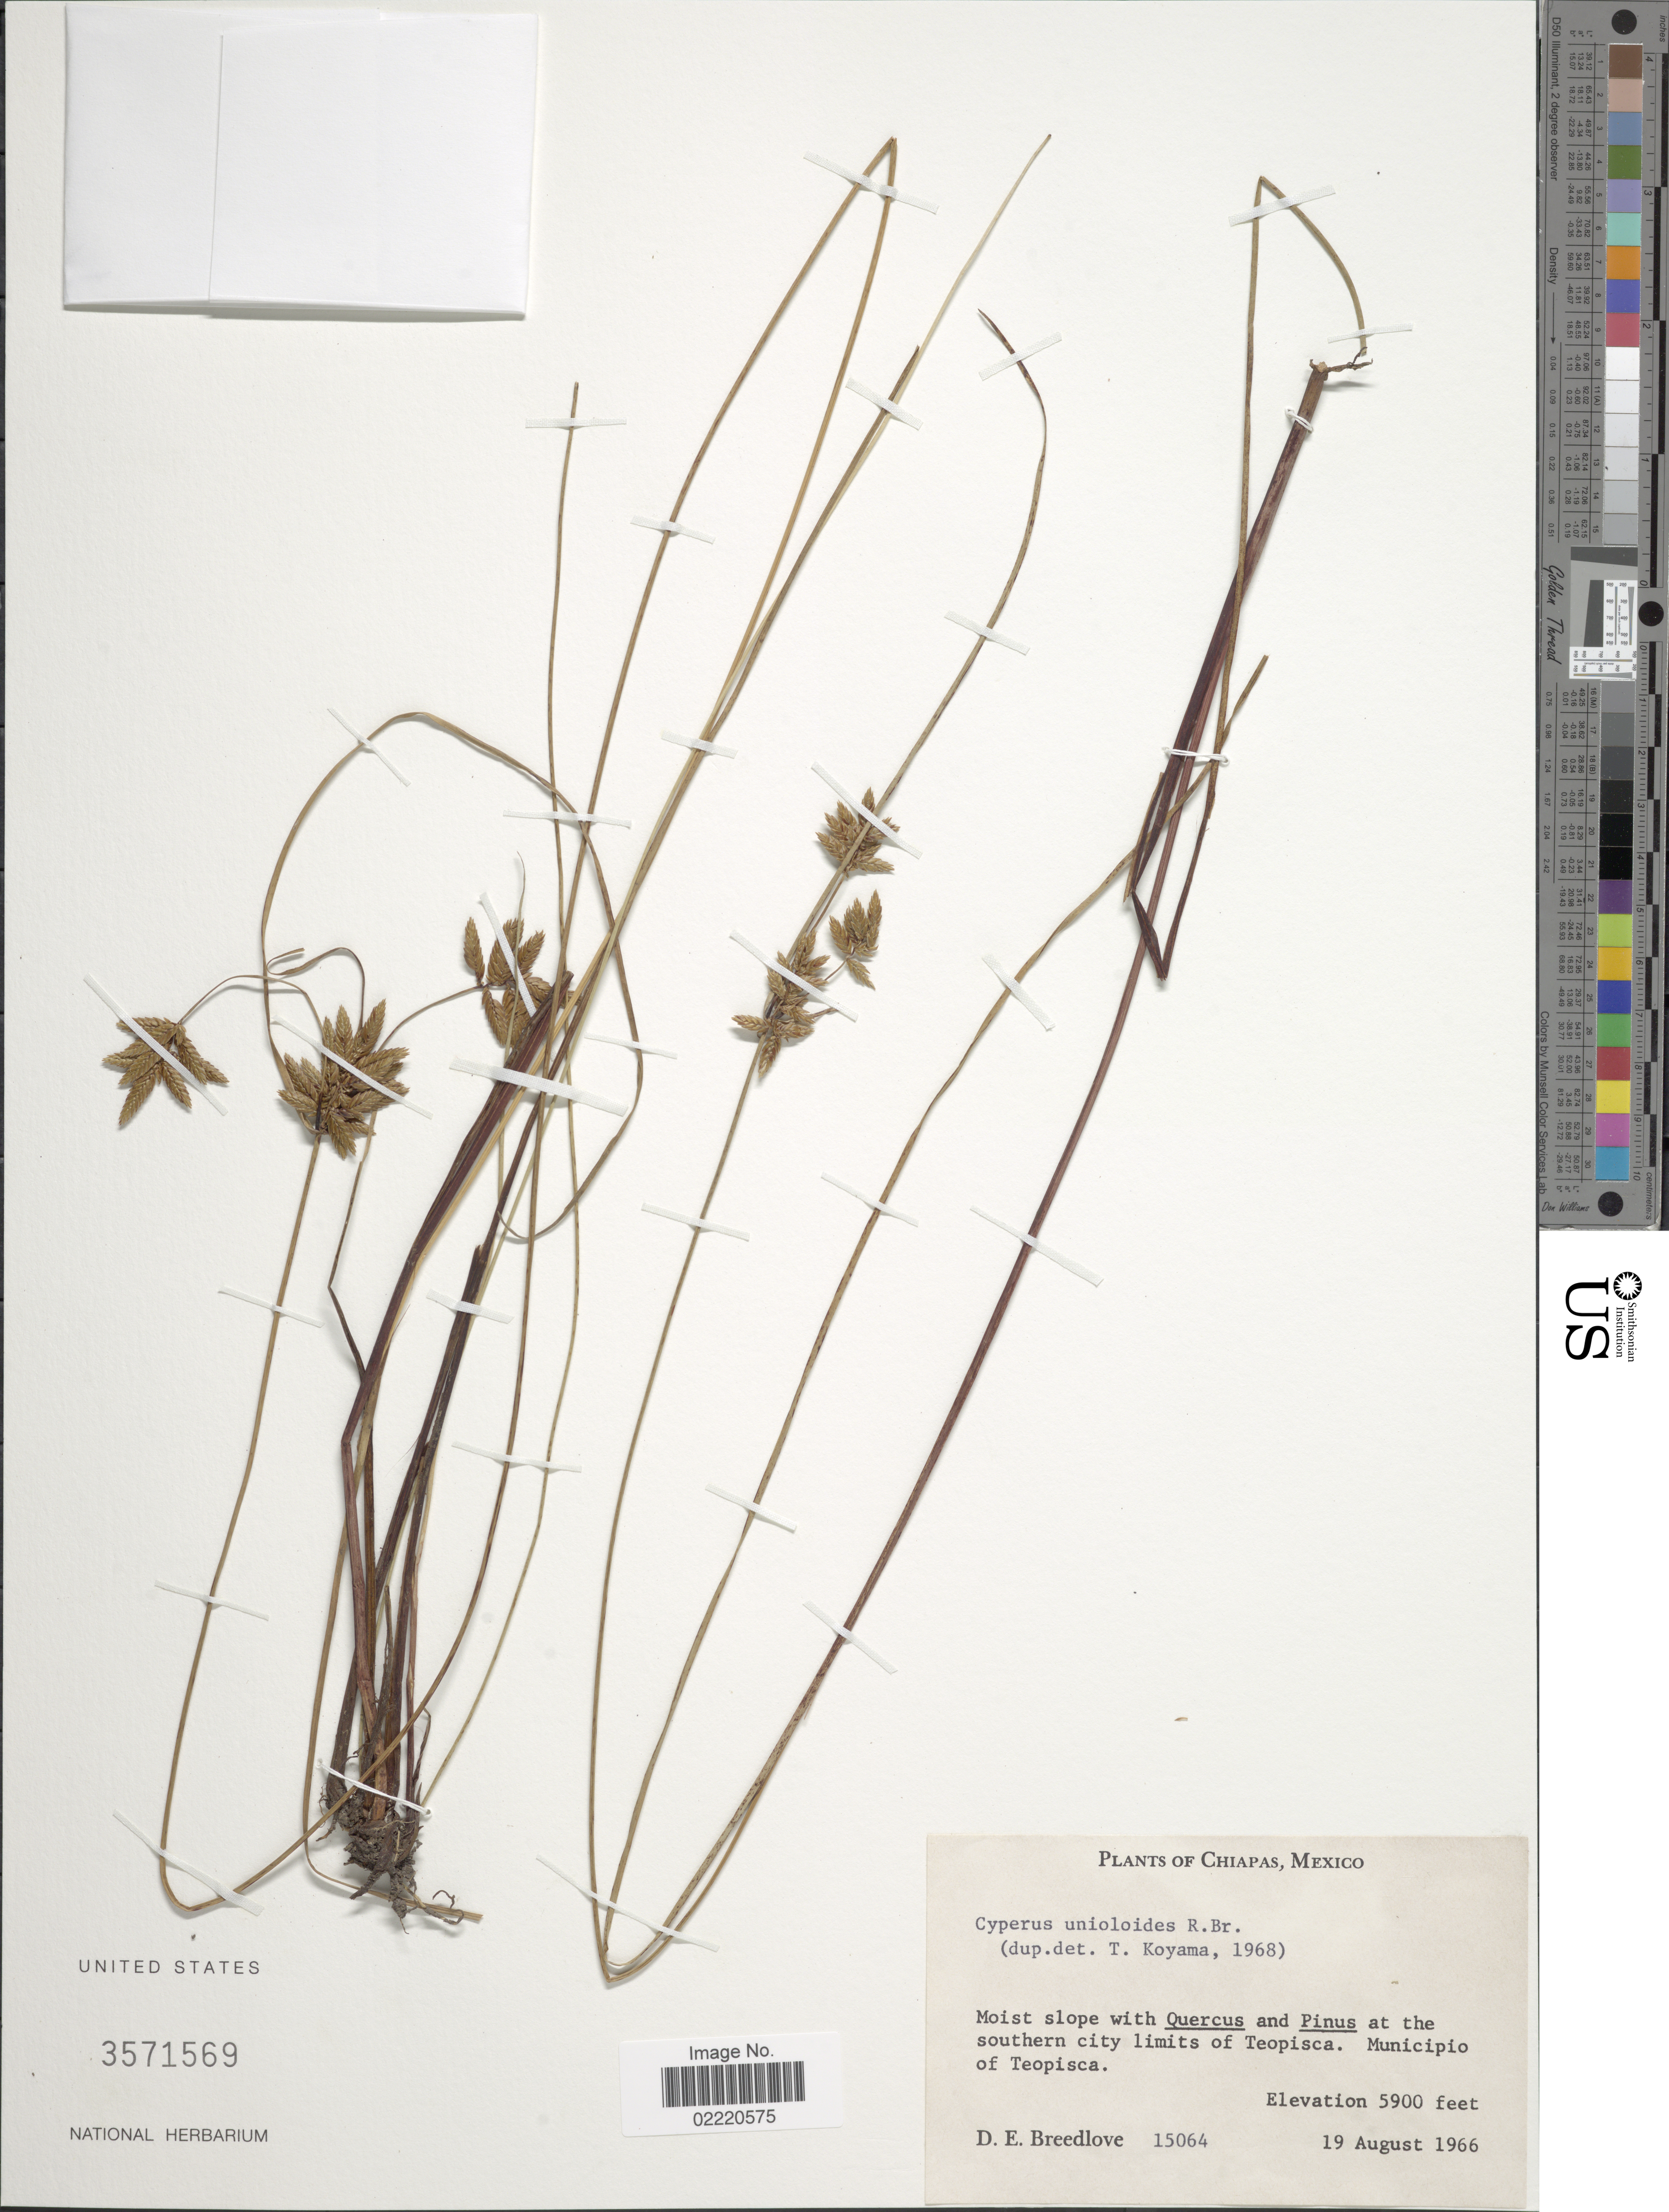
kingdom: Plantae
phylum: Tracheophyta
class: Liliopsida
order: Poales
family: Cyperaceae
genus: Cyperus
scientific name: Cyperus unioloides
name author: R. Br.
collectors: D. E. Breedlove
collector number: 15064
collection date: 1966-08-19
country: Mexico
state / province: Chiapas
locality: Moist slope at the southern city limits of Teopisca, Municipio of Teopisca.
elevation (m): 1798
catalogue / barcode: US 3571569